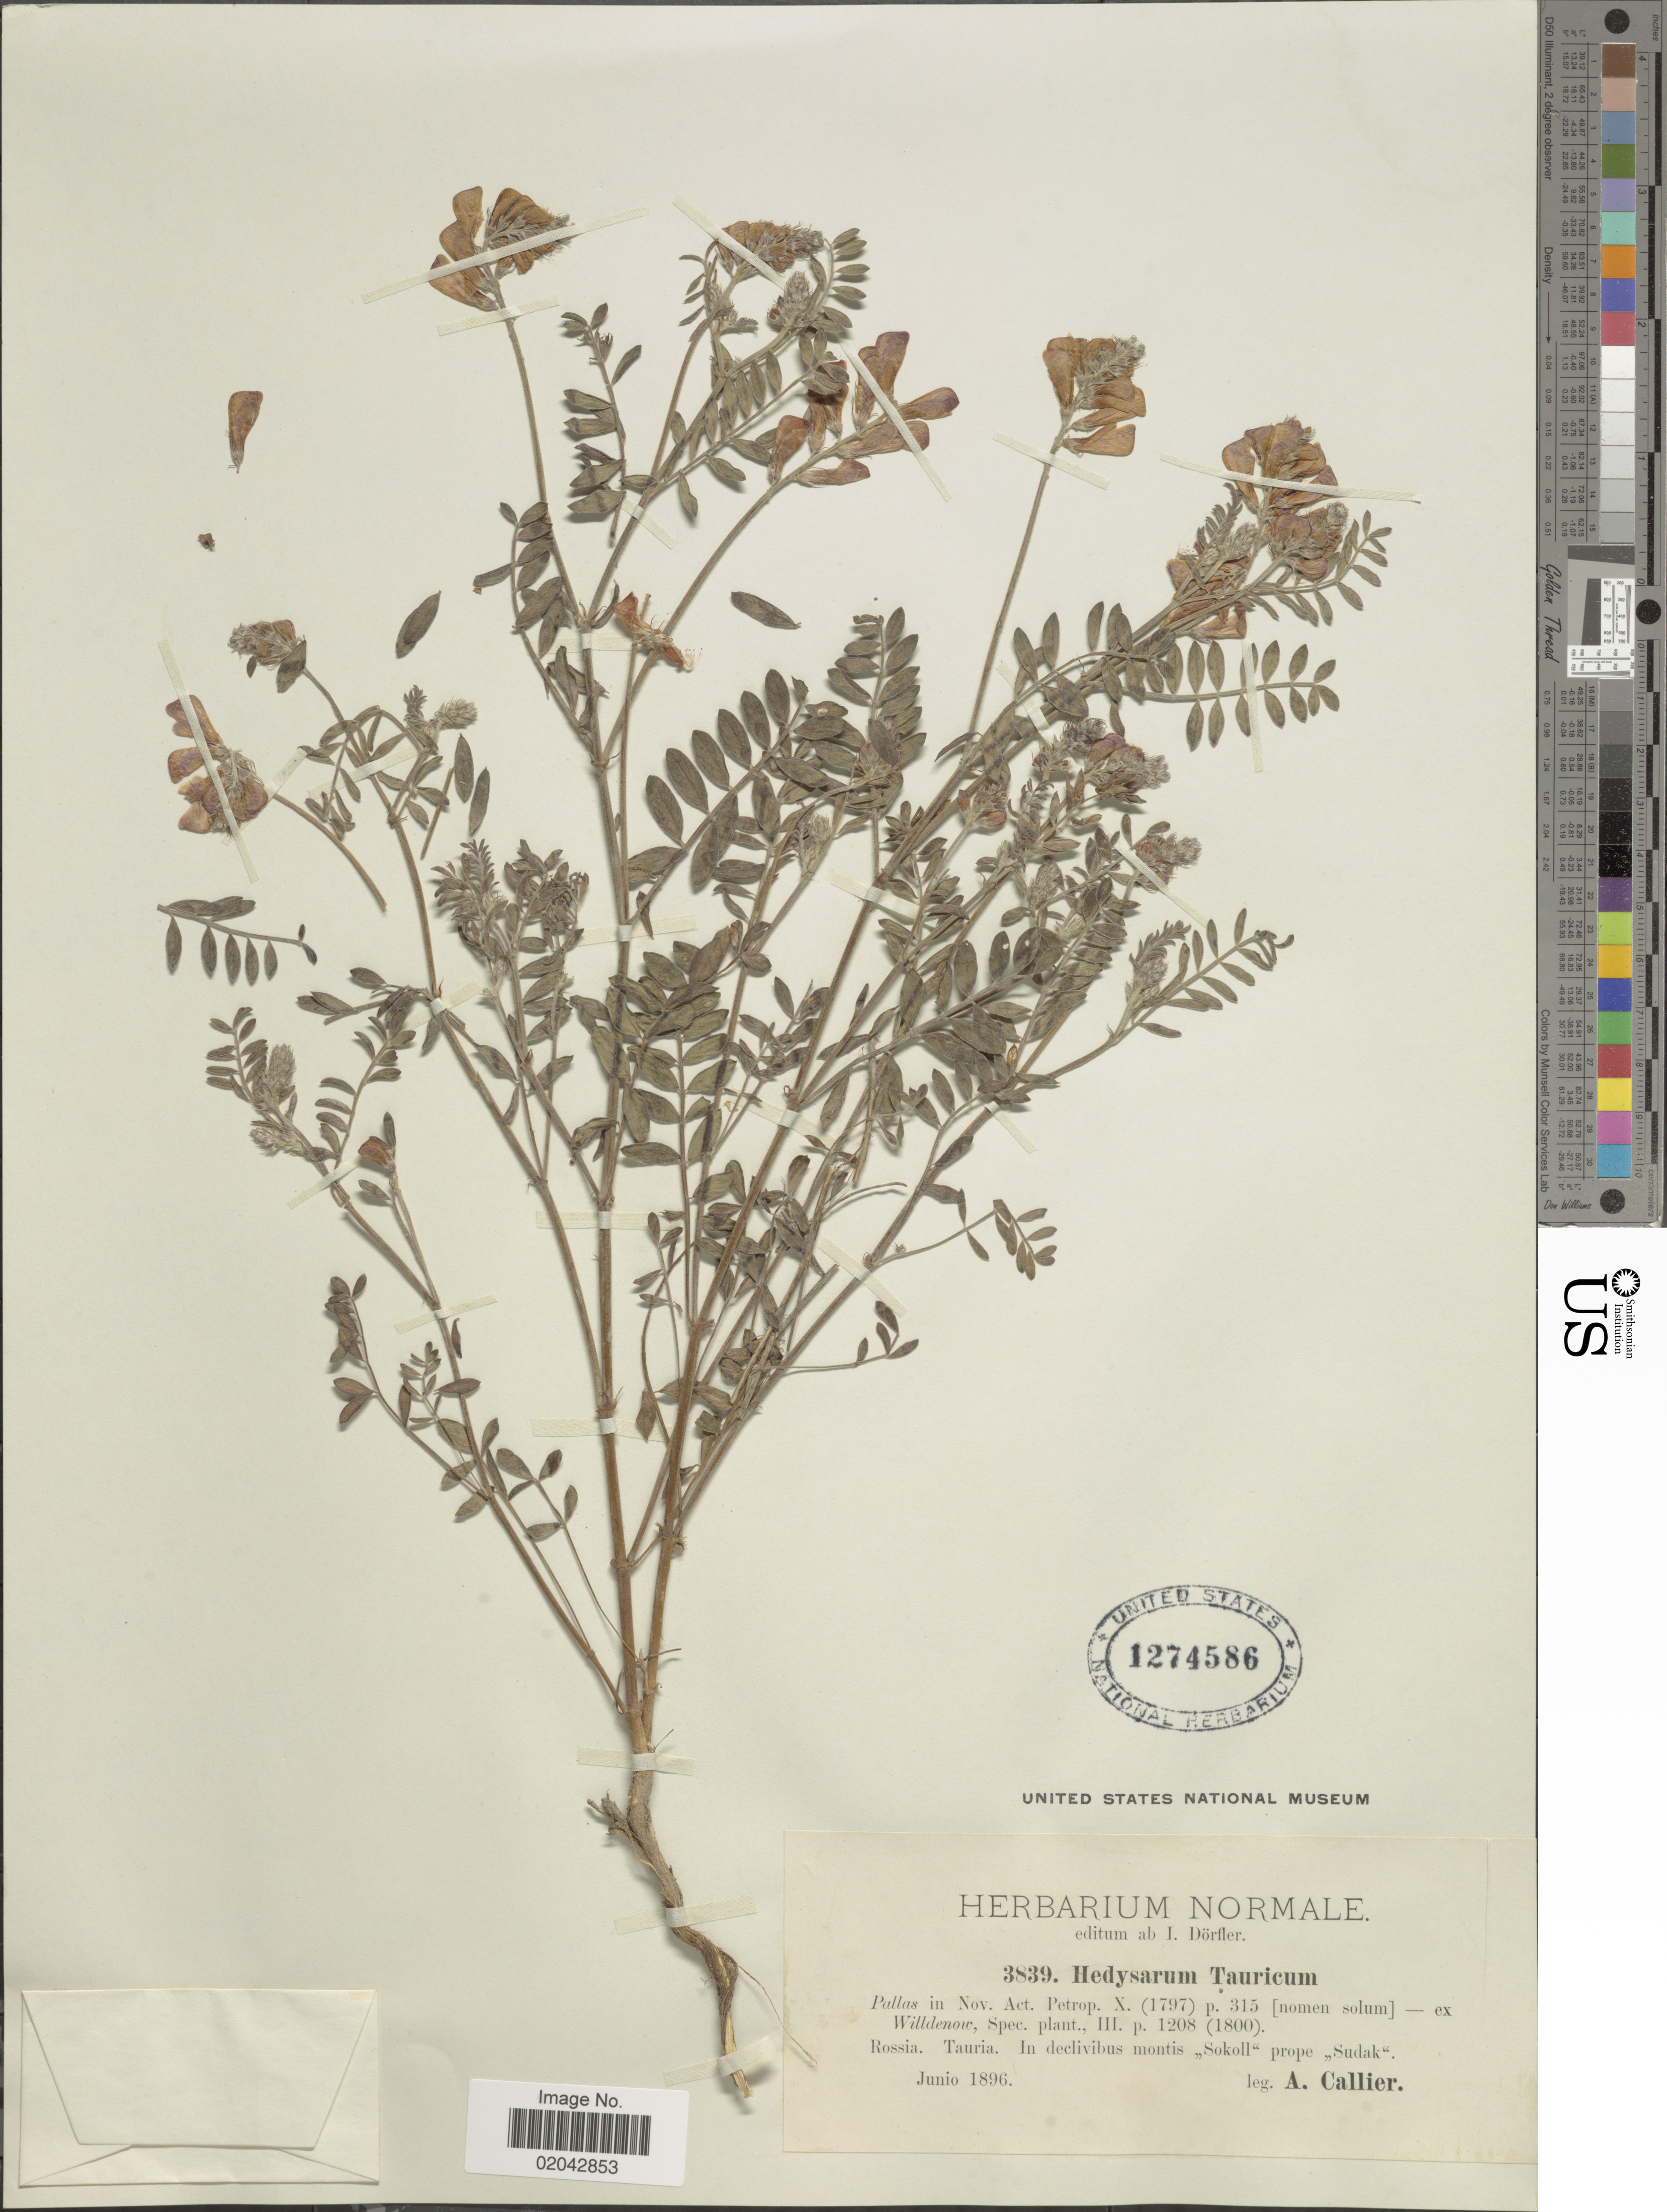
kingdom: Plantae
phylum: Tracheophyta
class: Magnoliopsida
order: Fabales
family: Fabaceae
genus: Hedysarum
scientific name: Hedysarum tauricum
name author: Pall. ex Willd.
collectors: A. Callier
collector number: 3839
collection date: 1896-06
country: Ukraine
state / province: Crimea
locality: Rossia, Tauria, in declivibus montis Sokoll prope Sudak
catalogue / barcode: US 1274586